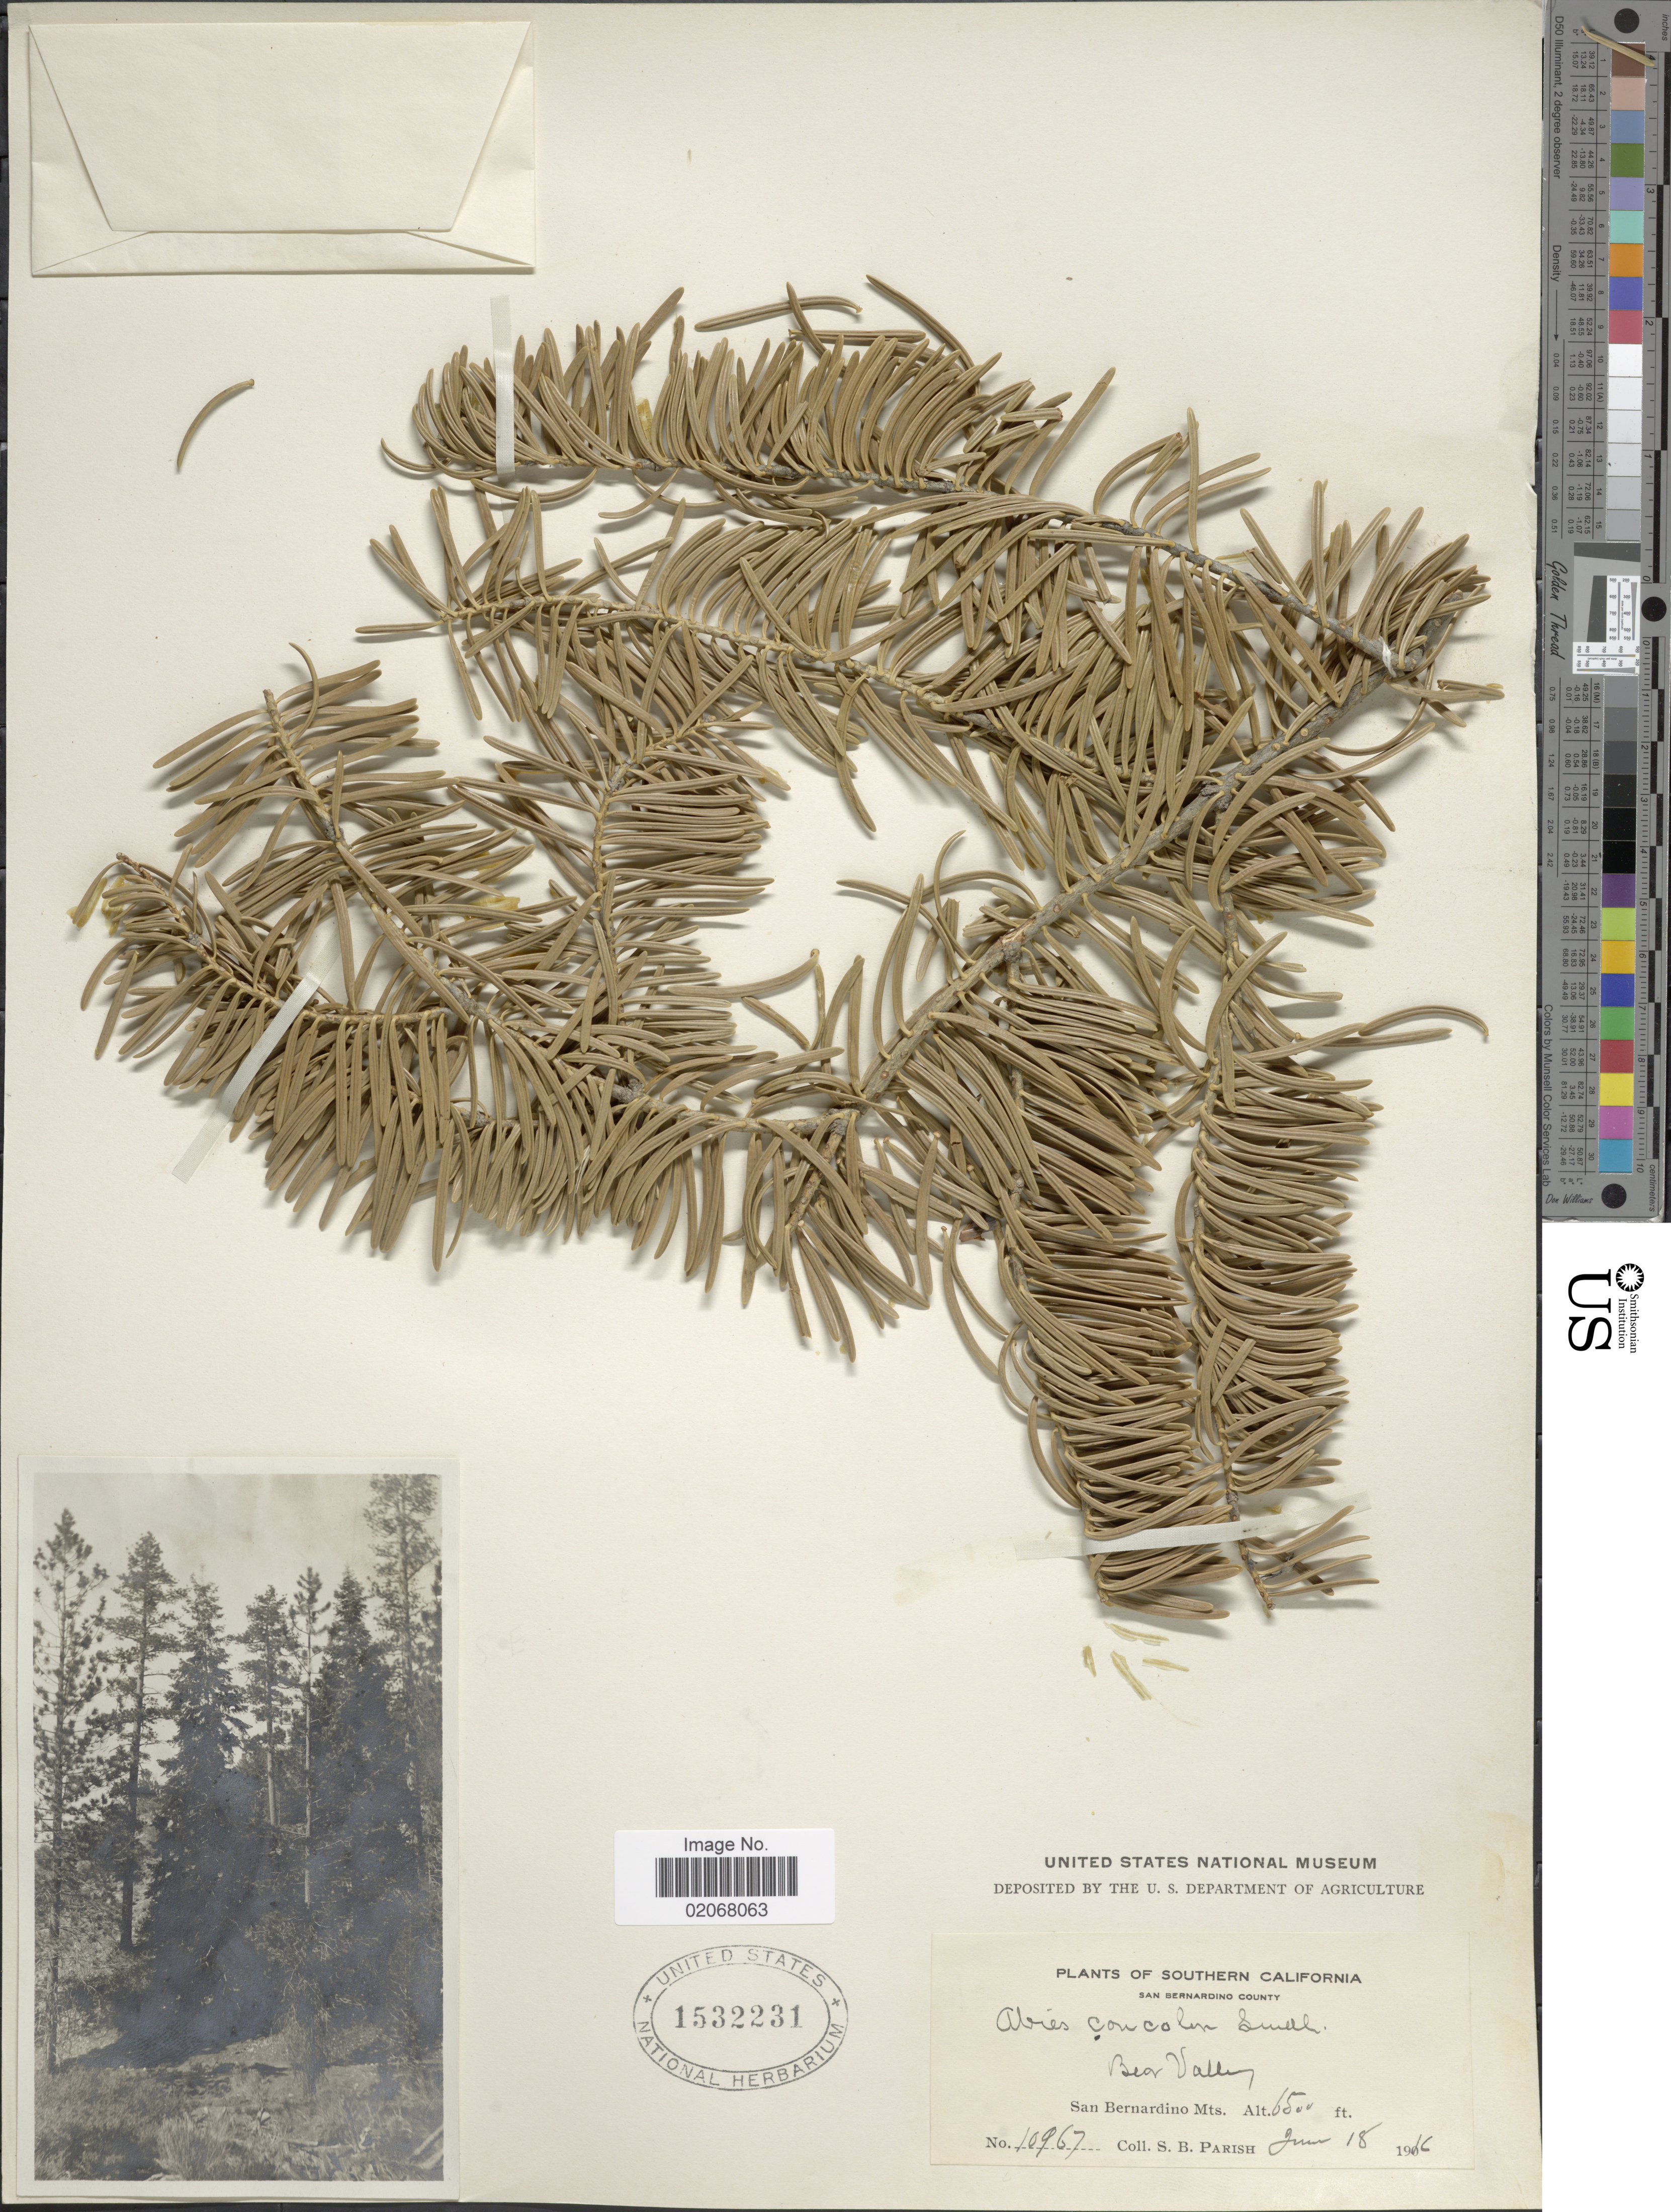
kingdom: Plantae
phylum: Tracheophyta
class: Pinopsida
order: Pinales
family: Pinaceae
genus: Abies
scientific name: Abies concolor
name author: (Gordon & Glend.) Lindl. ex Hildebr.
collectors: S. B. Parish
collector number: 10967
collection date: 1916-06-18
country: United States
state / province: California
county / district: San Bernardino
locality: Southern California, San Bernardino County, Bear Valley, San Bernardino Mts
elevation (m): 1981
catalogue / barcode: US 1532231